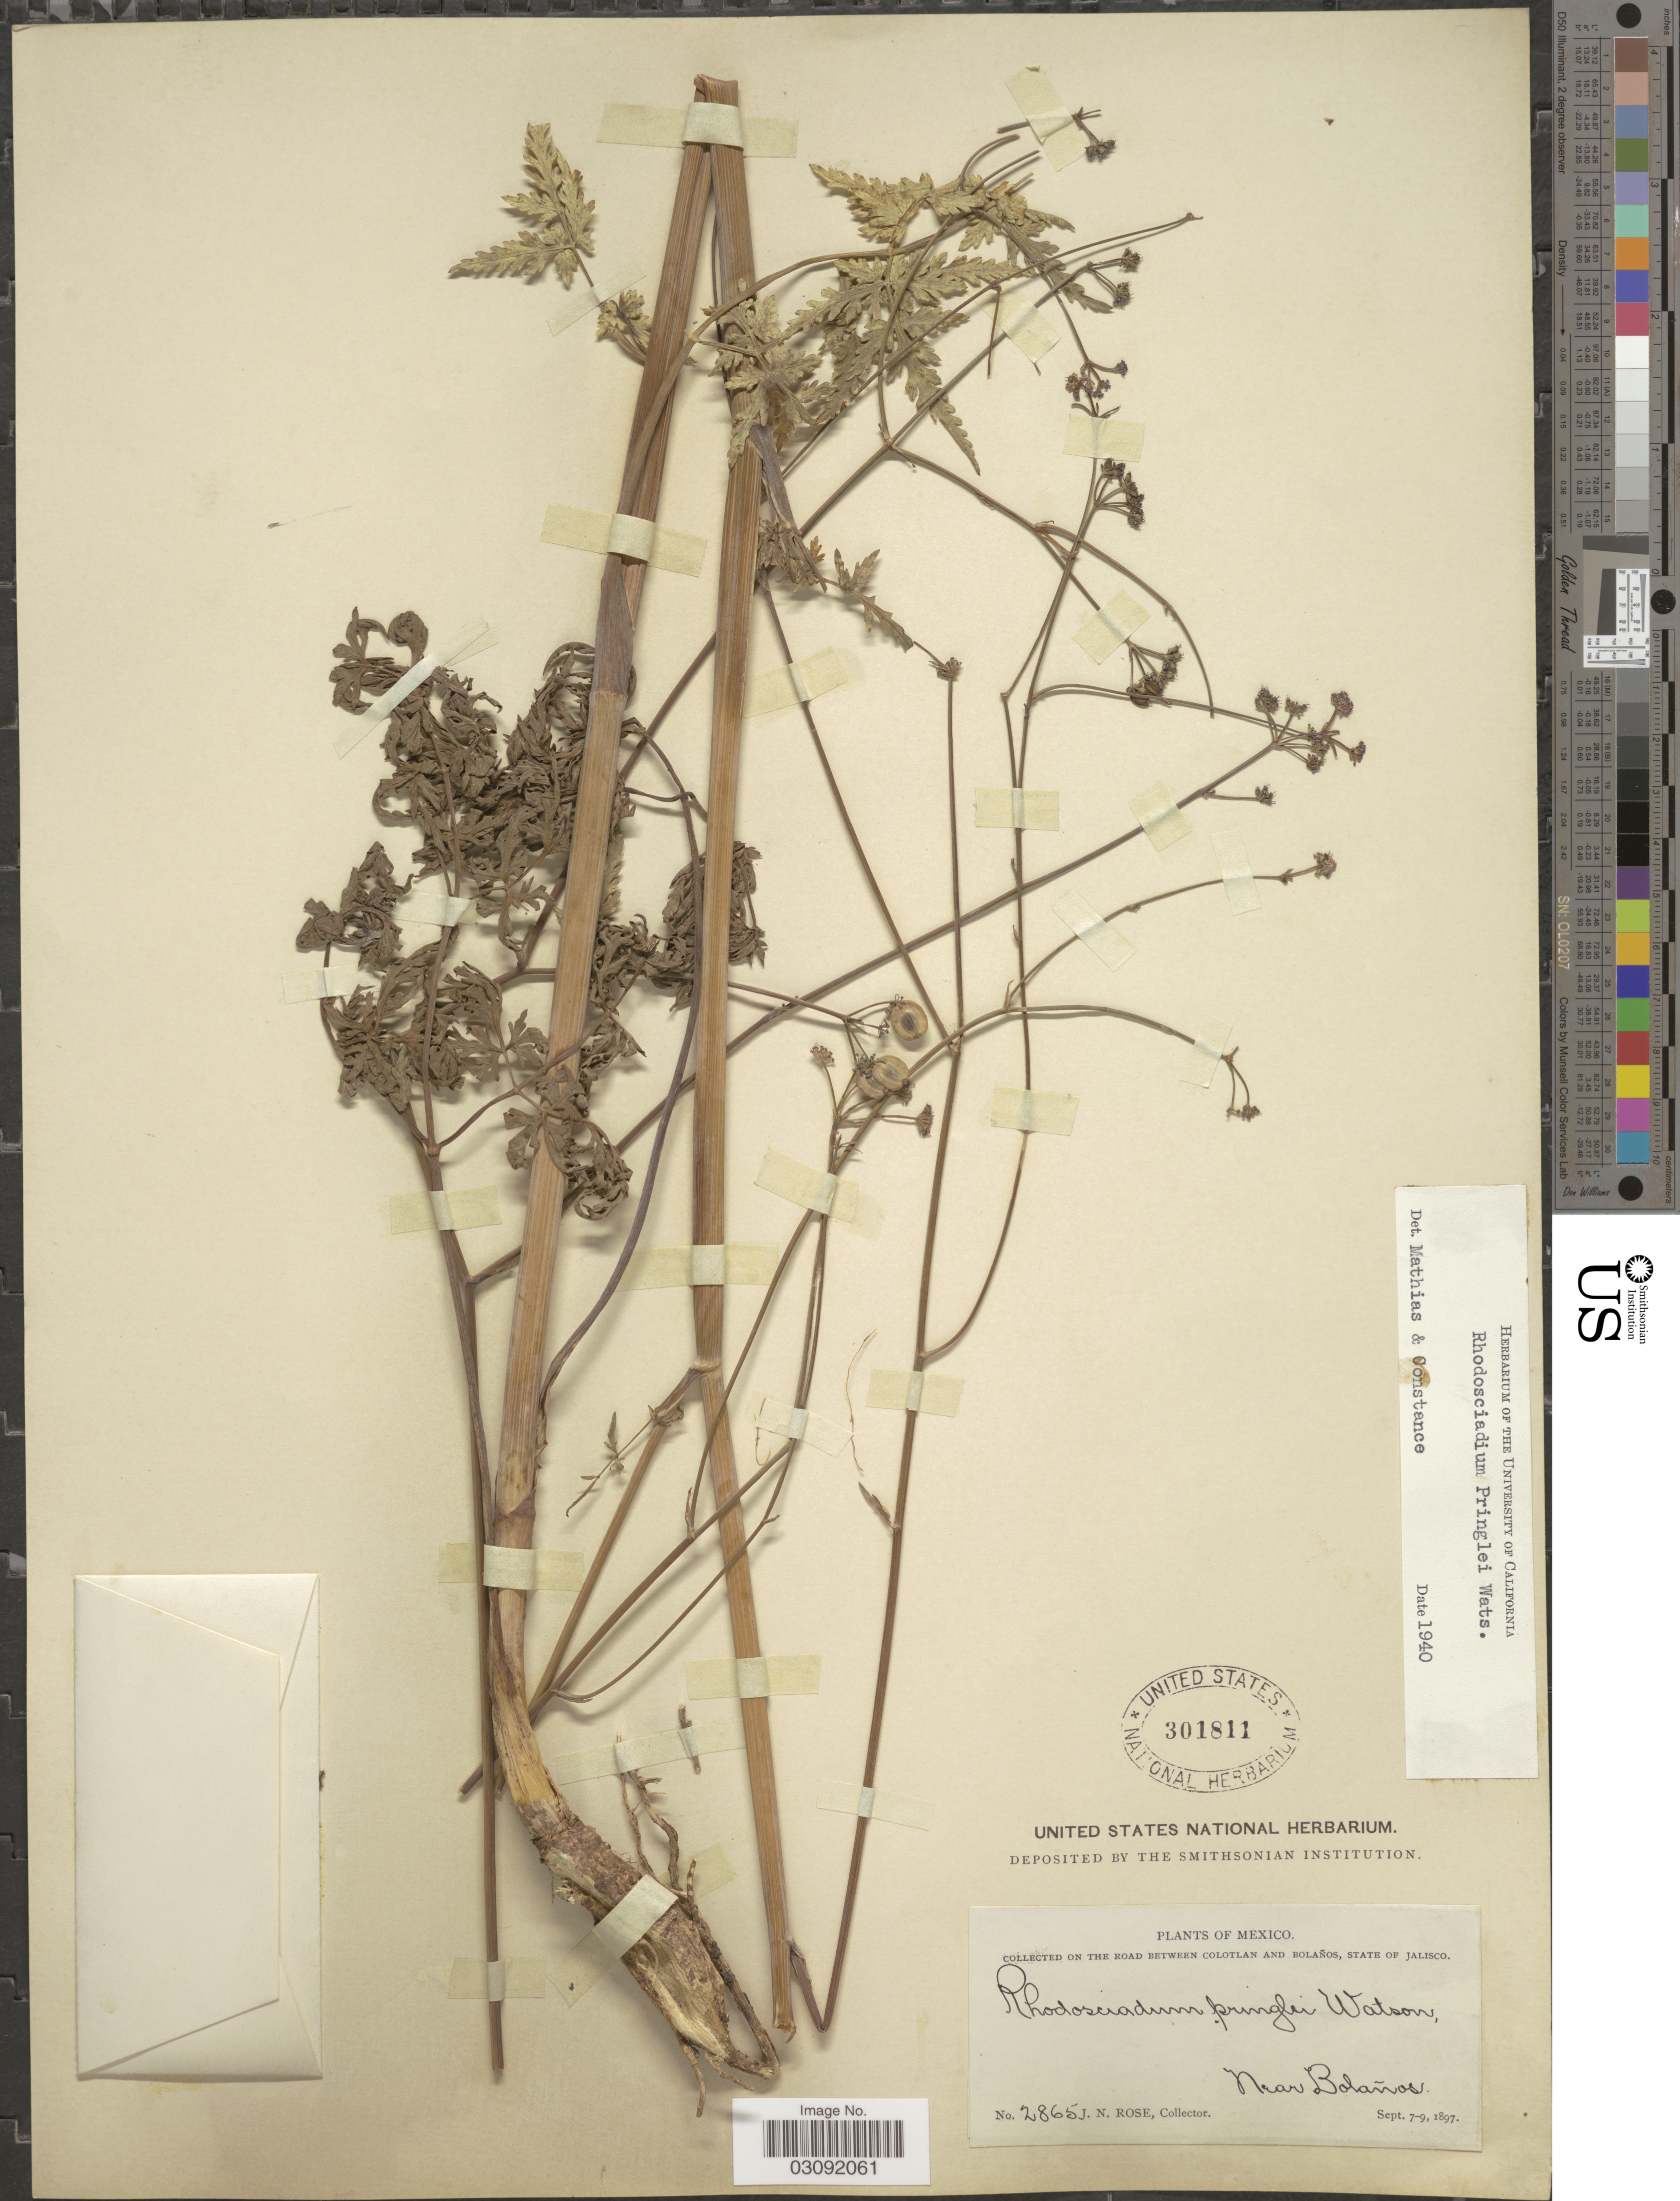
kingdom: Plantae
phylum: Tracheophyta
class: Magnoliopsida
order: Apiales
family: Apiaceae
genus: Rhodosciadium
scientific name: Rhodosciadium pringlei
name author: S. Watson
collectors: J. N. Rose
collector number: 2865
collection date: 1897-09-07/1897-09-09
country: Mexico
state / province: Jalisco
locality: On the road between Colotlan and Bolaños. Near Bolaños.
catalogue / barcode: US 301811